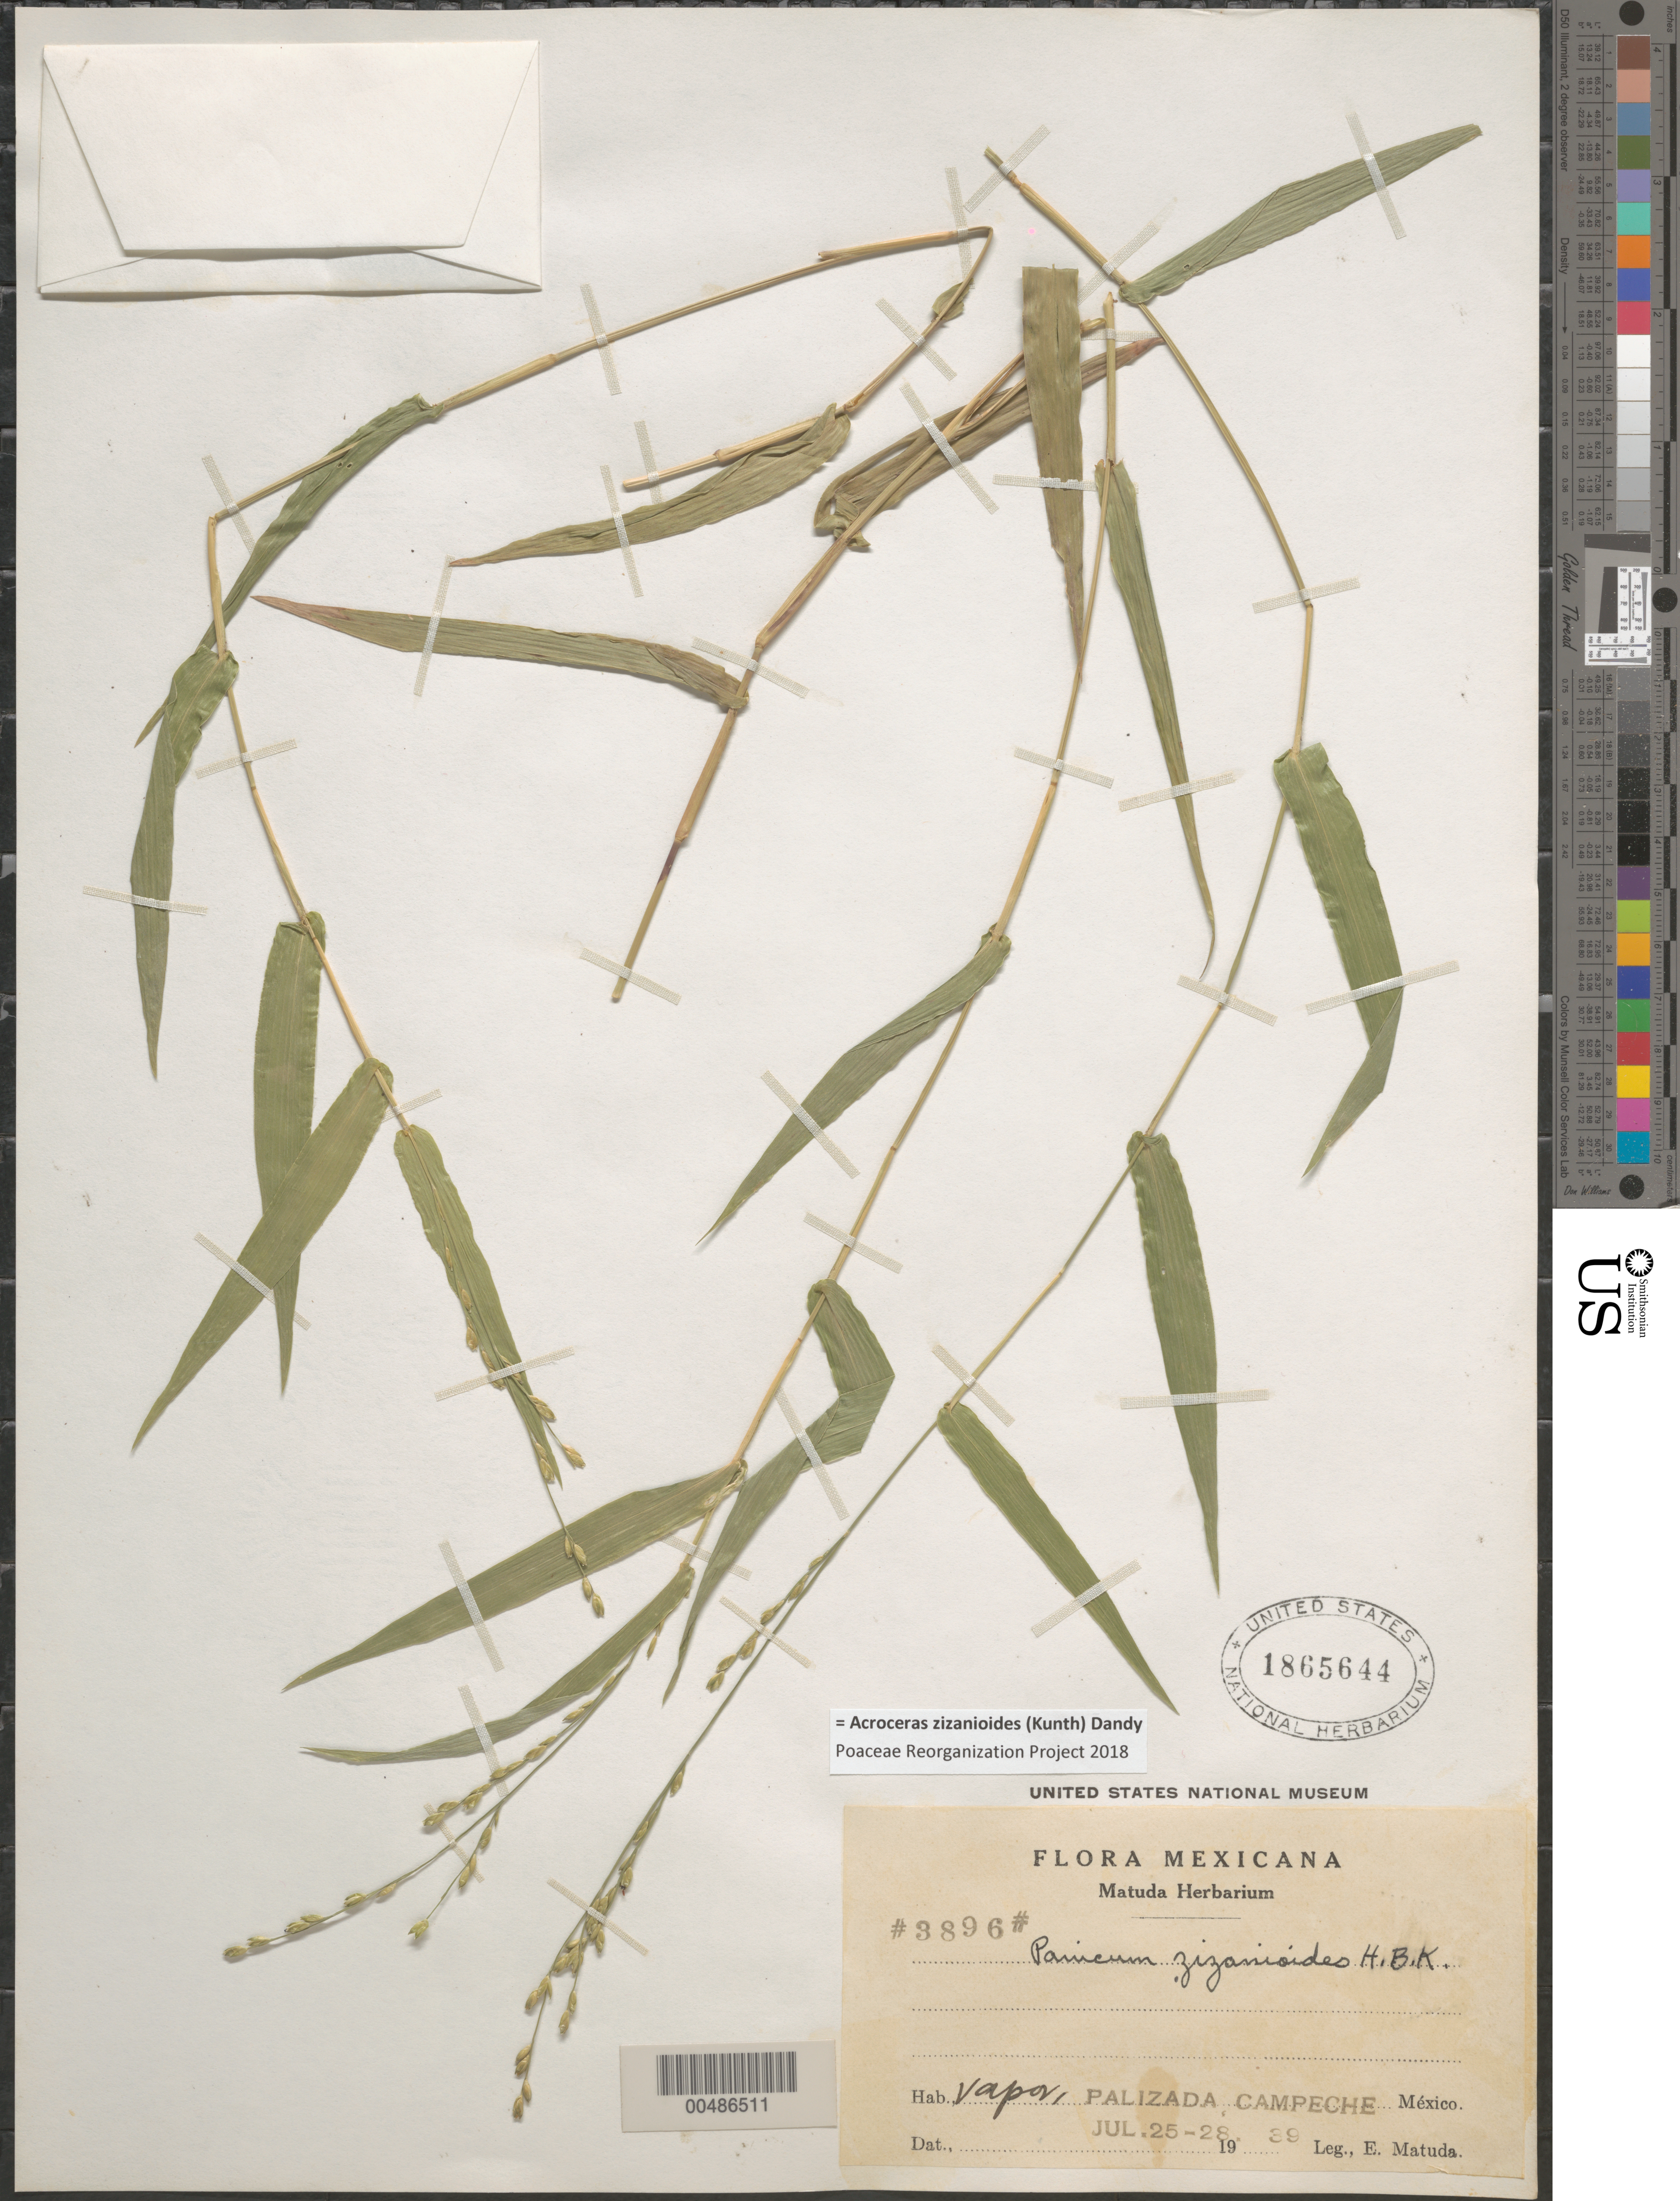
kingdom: Plantae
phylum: Tracheophyta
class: Liliopsida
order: Poales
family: Poaceae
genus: Acroceras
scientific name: Acroceras zizanioides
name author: (Kunth) Dandy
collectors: E. Matuda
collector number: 3896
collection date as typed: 25 Jul 1939 to 28 Jul 1939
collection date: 1939-07-25/1939-07-28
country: Mexico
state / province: Chiapas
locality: Vapor(i), Palizada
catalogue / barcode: US 1865644